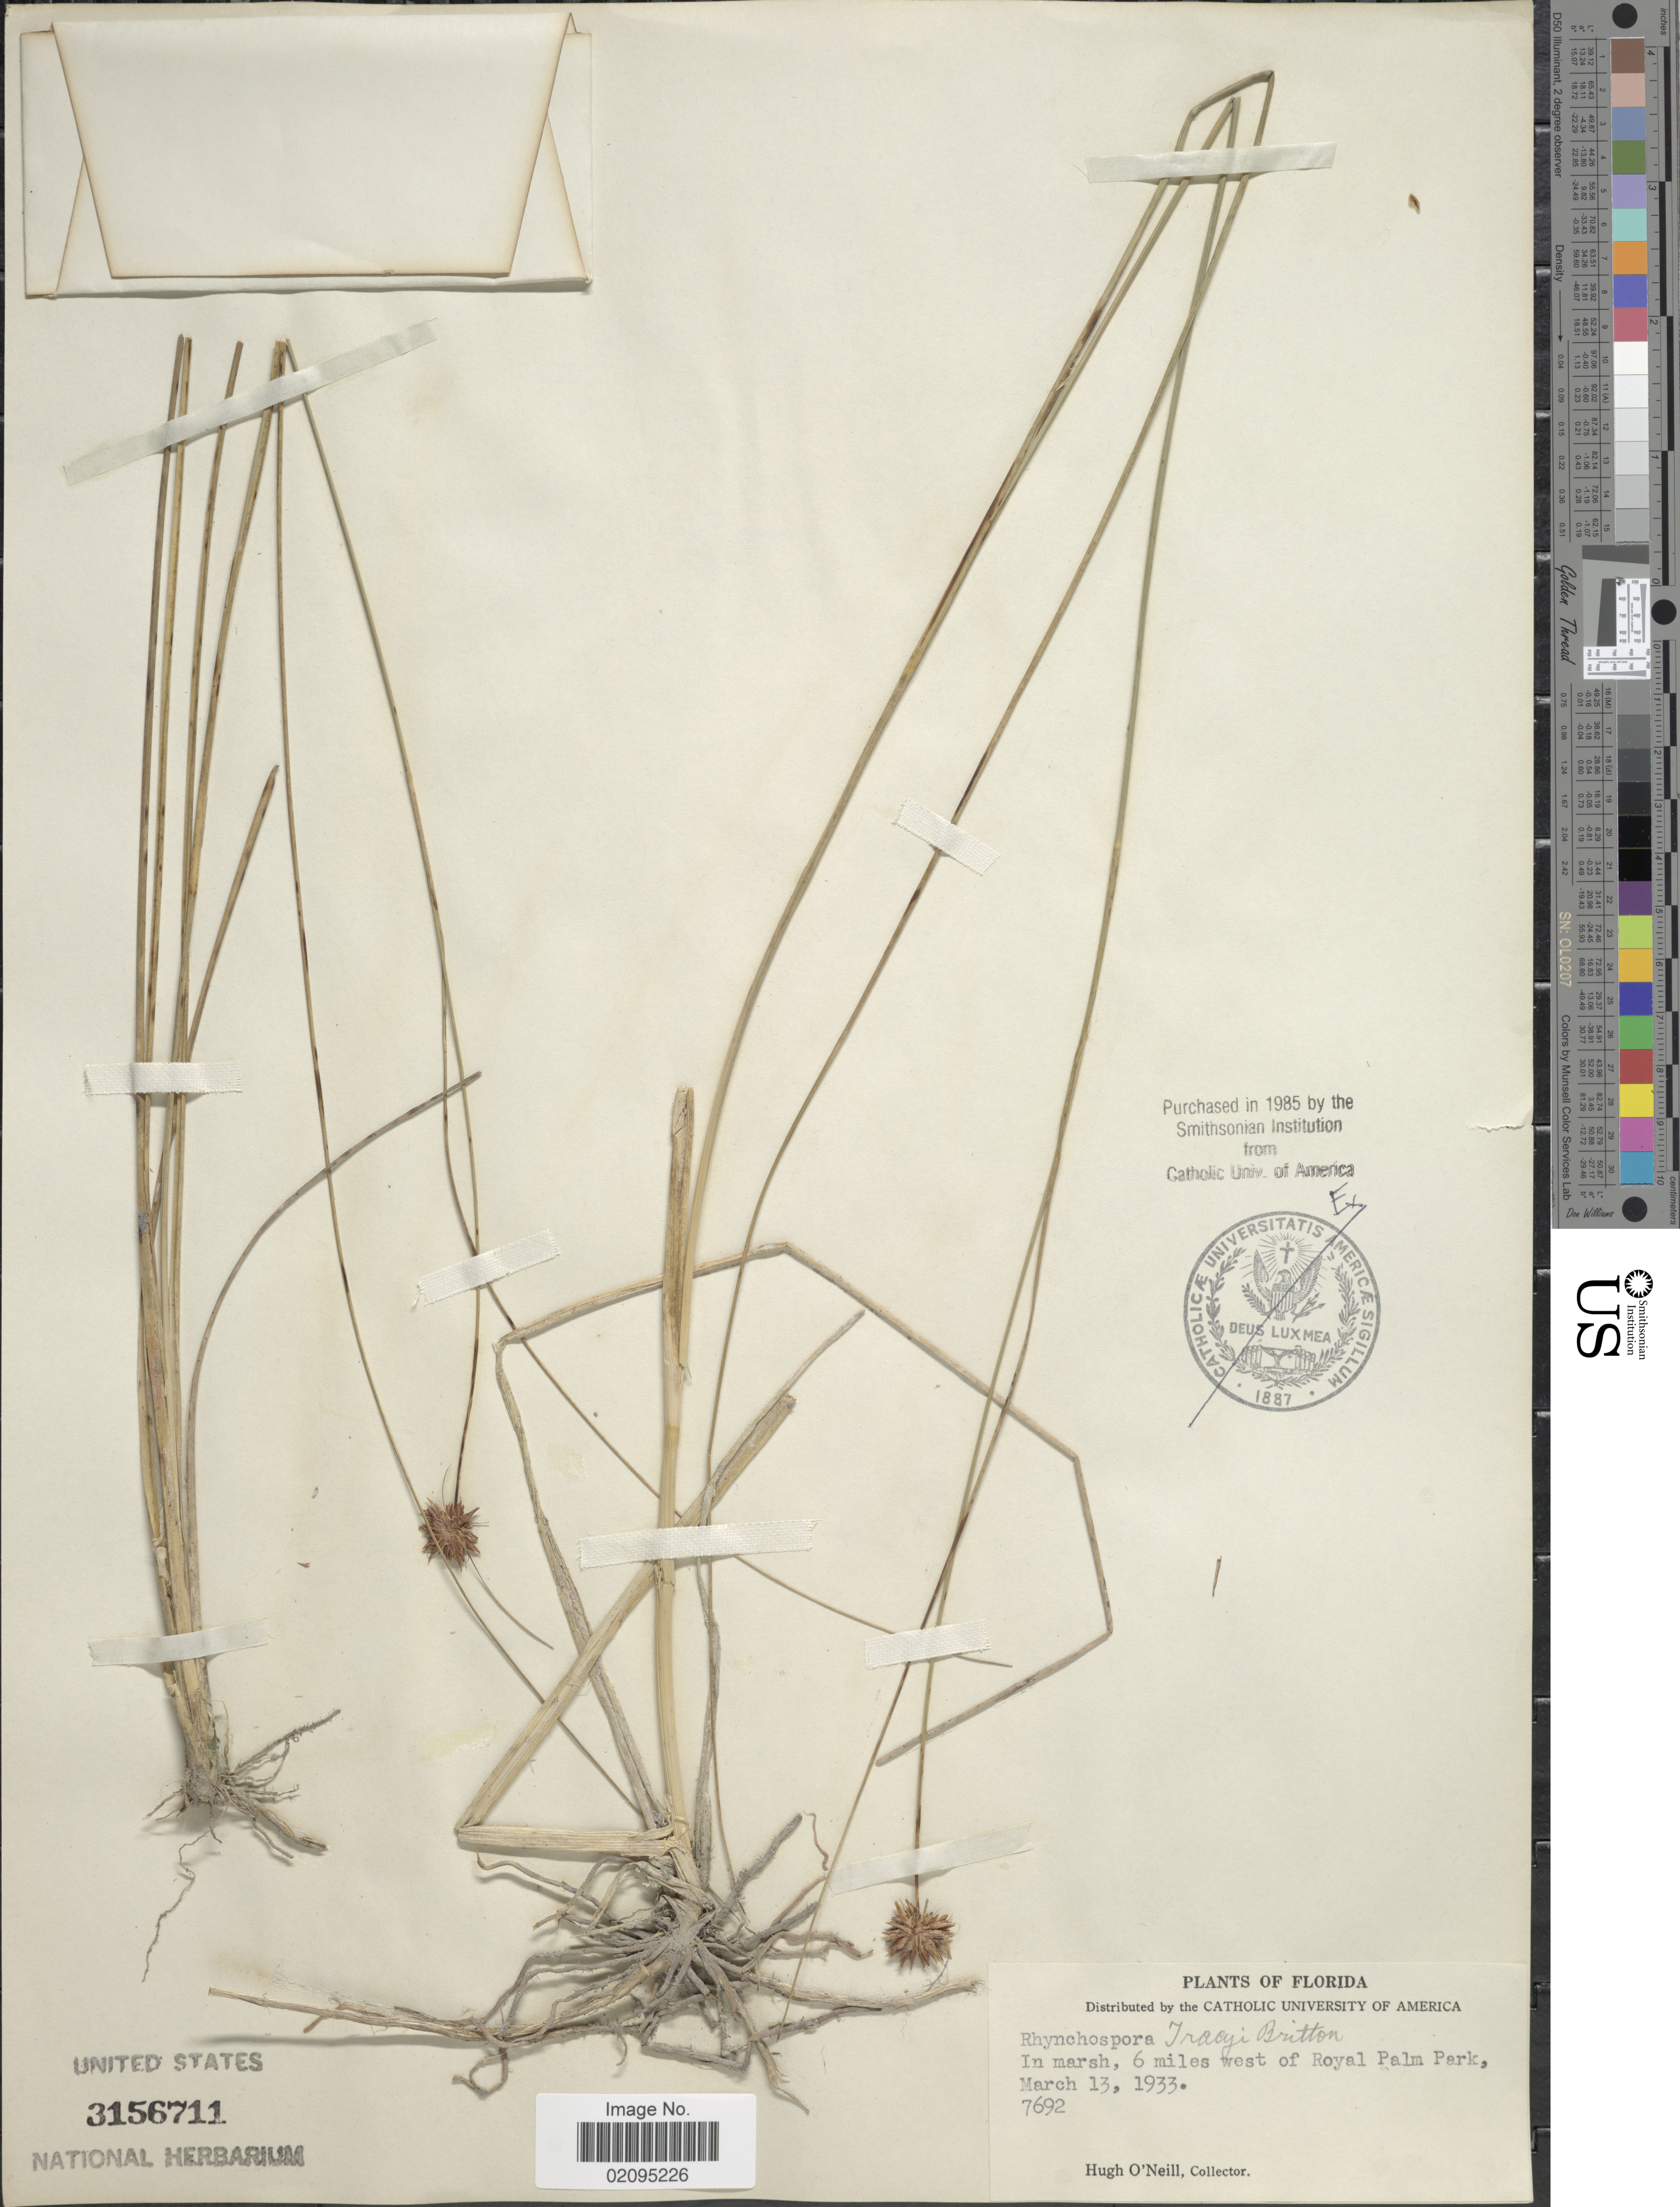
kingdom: Plantae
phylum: Tracheophyta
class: Liliopsida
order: Poales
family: Cyperaceae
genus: Rhynchospora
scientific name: Rhynchospora tracyi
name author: Britton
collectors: H. O'Neill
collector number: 7692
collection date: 1933-03-13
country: United States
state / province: Florida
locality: In marsh, 6 miles west of Royal Palm Park.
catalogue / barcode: US 3156711